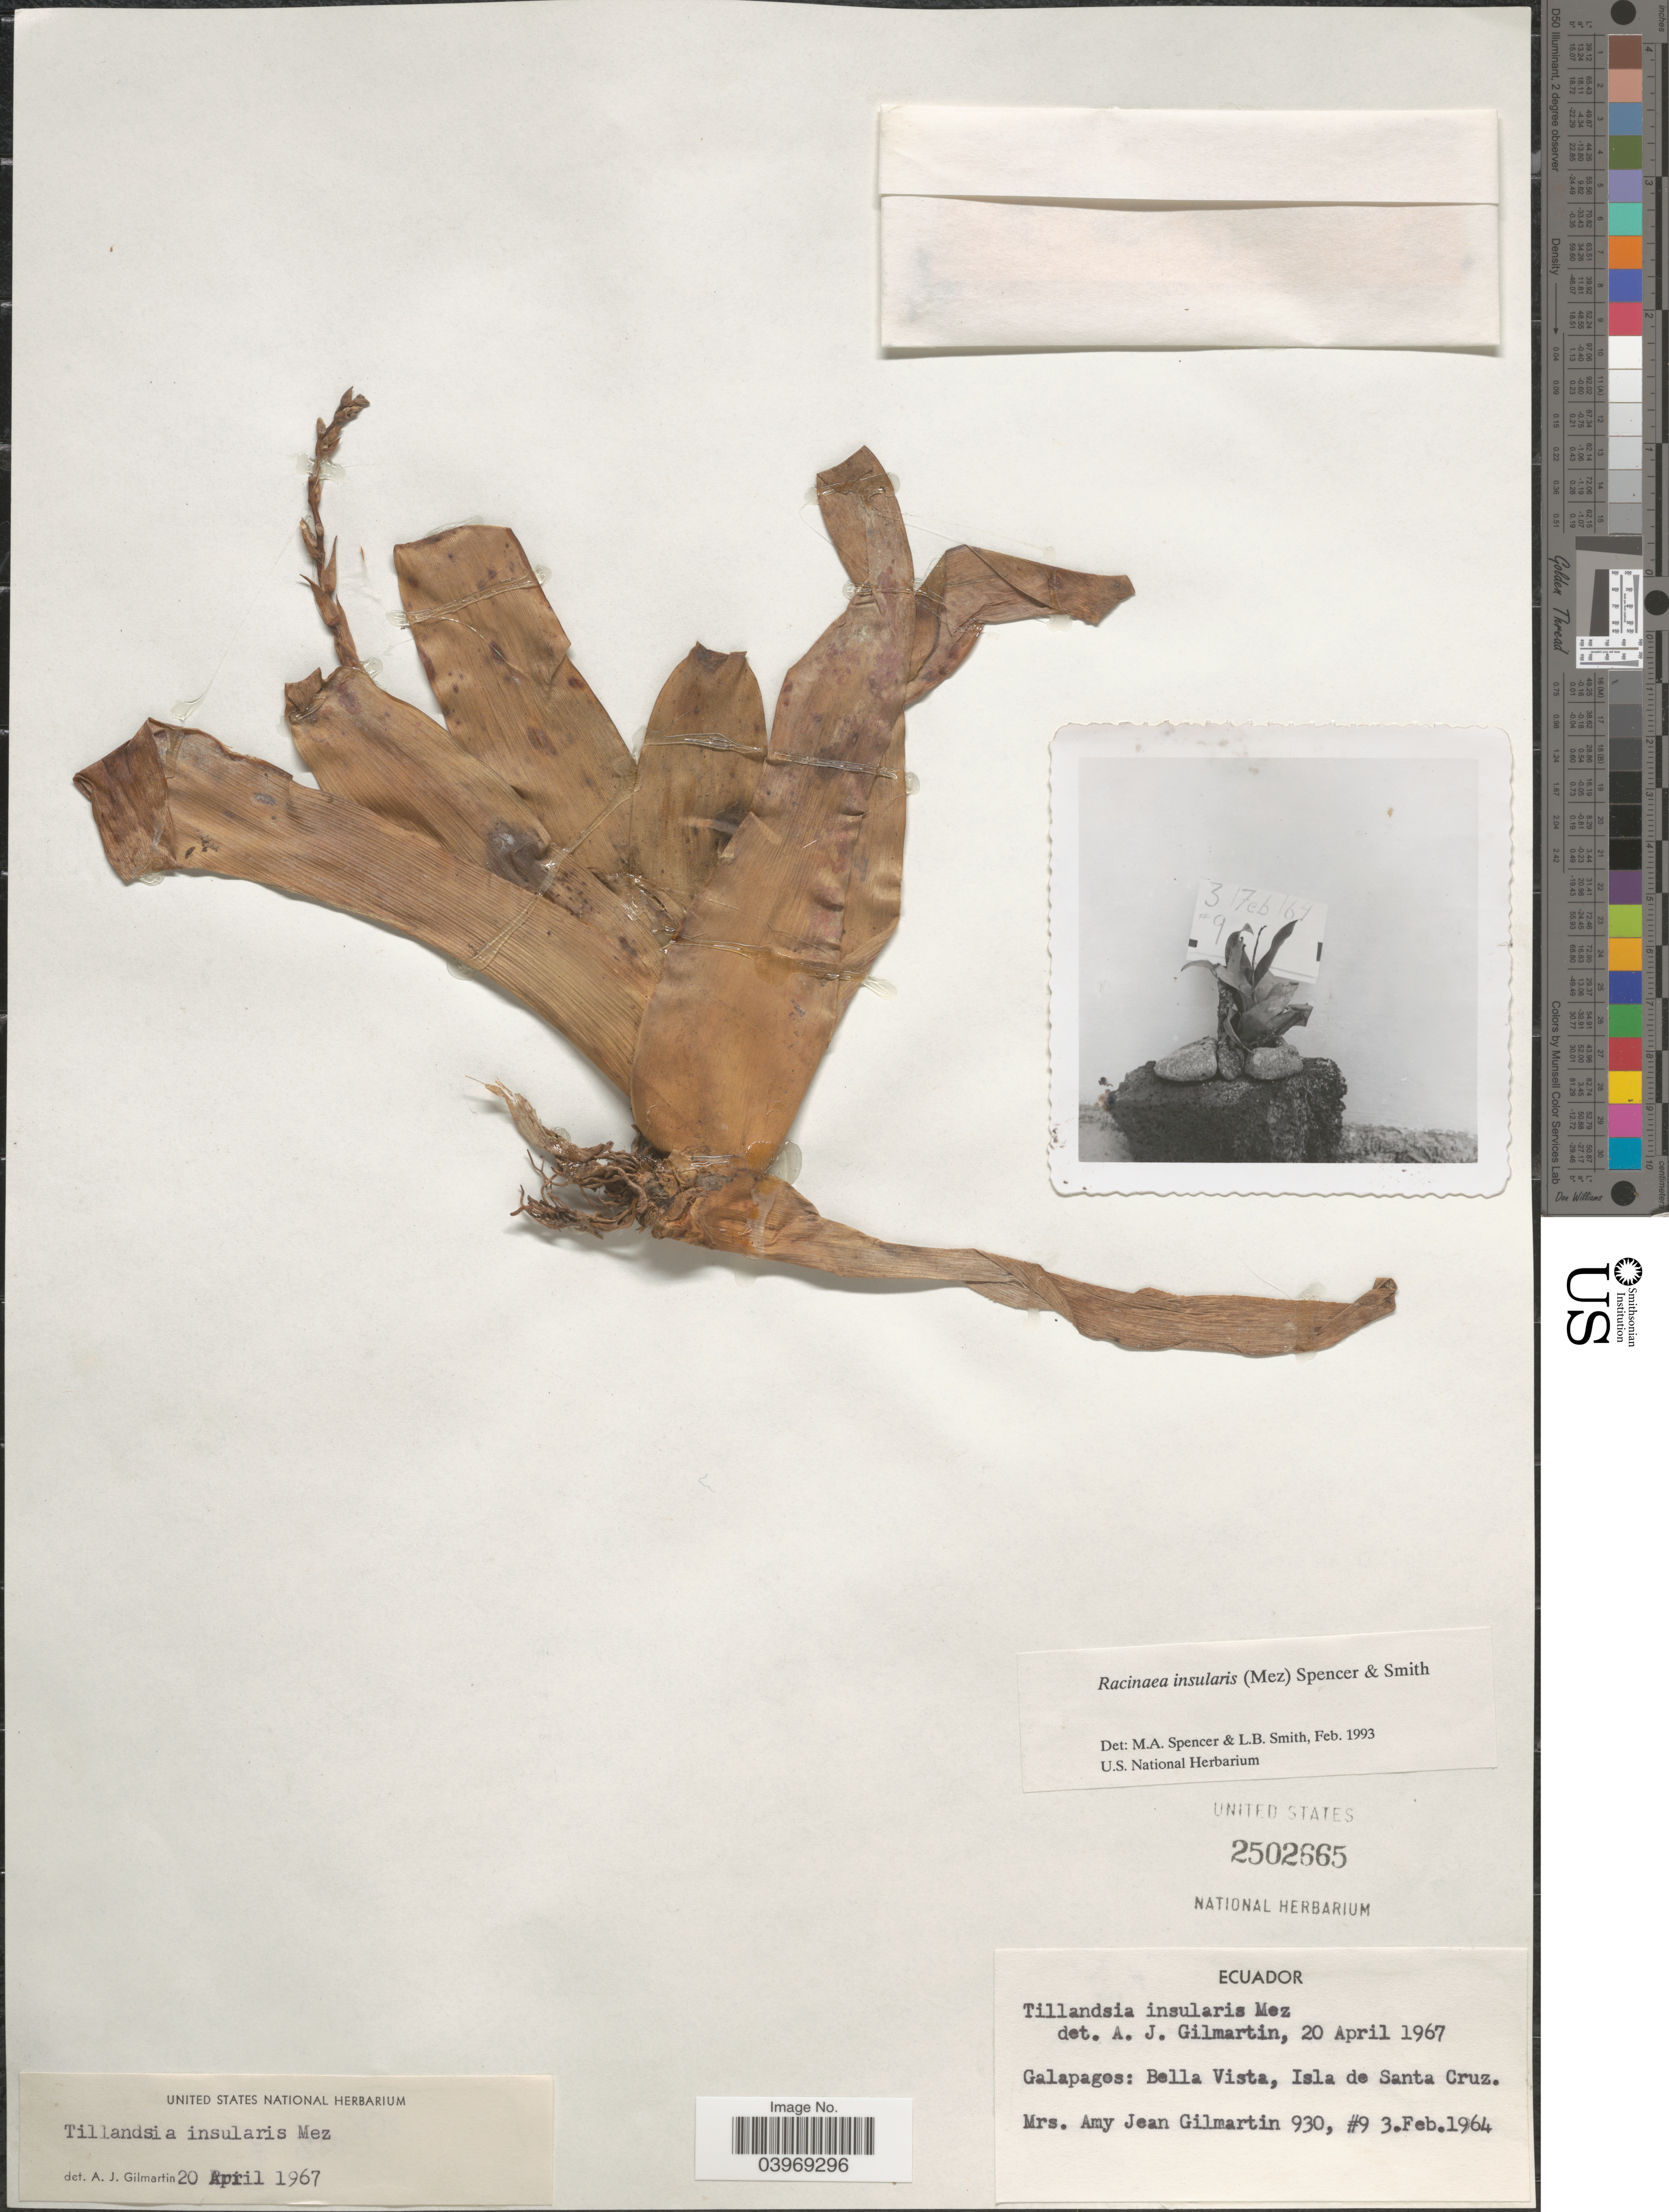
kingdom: Plantae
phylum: Tracheophyta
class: Liliopsida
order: Poales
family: Bromeliaceae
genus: Racinaea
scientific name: Racinaea insularis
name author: (Mez) M.A. Spencer & L.B. Sm.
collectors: A. J. Gilmartin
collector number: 930/9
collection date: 1964-02-03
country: Ecuador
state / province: Colón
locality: Galapagos: Bella Vista, Isla de Santa Cruz.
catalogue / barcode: US 2502665